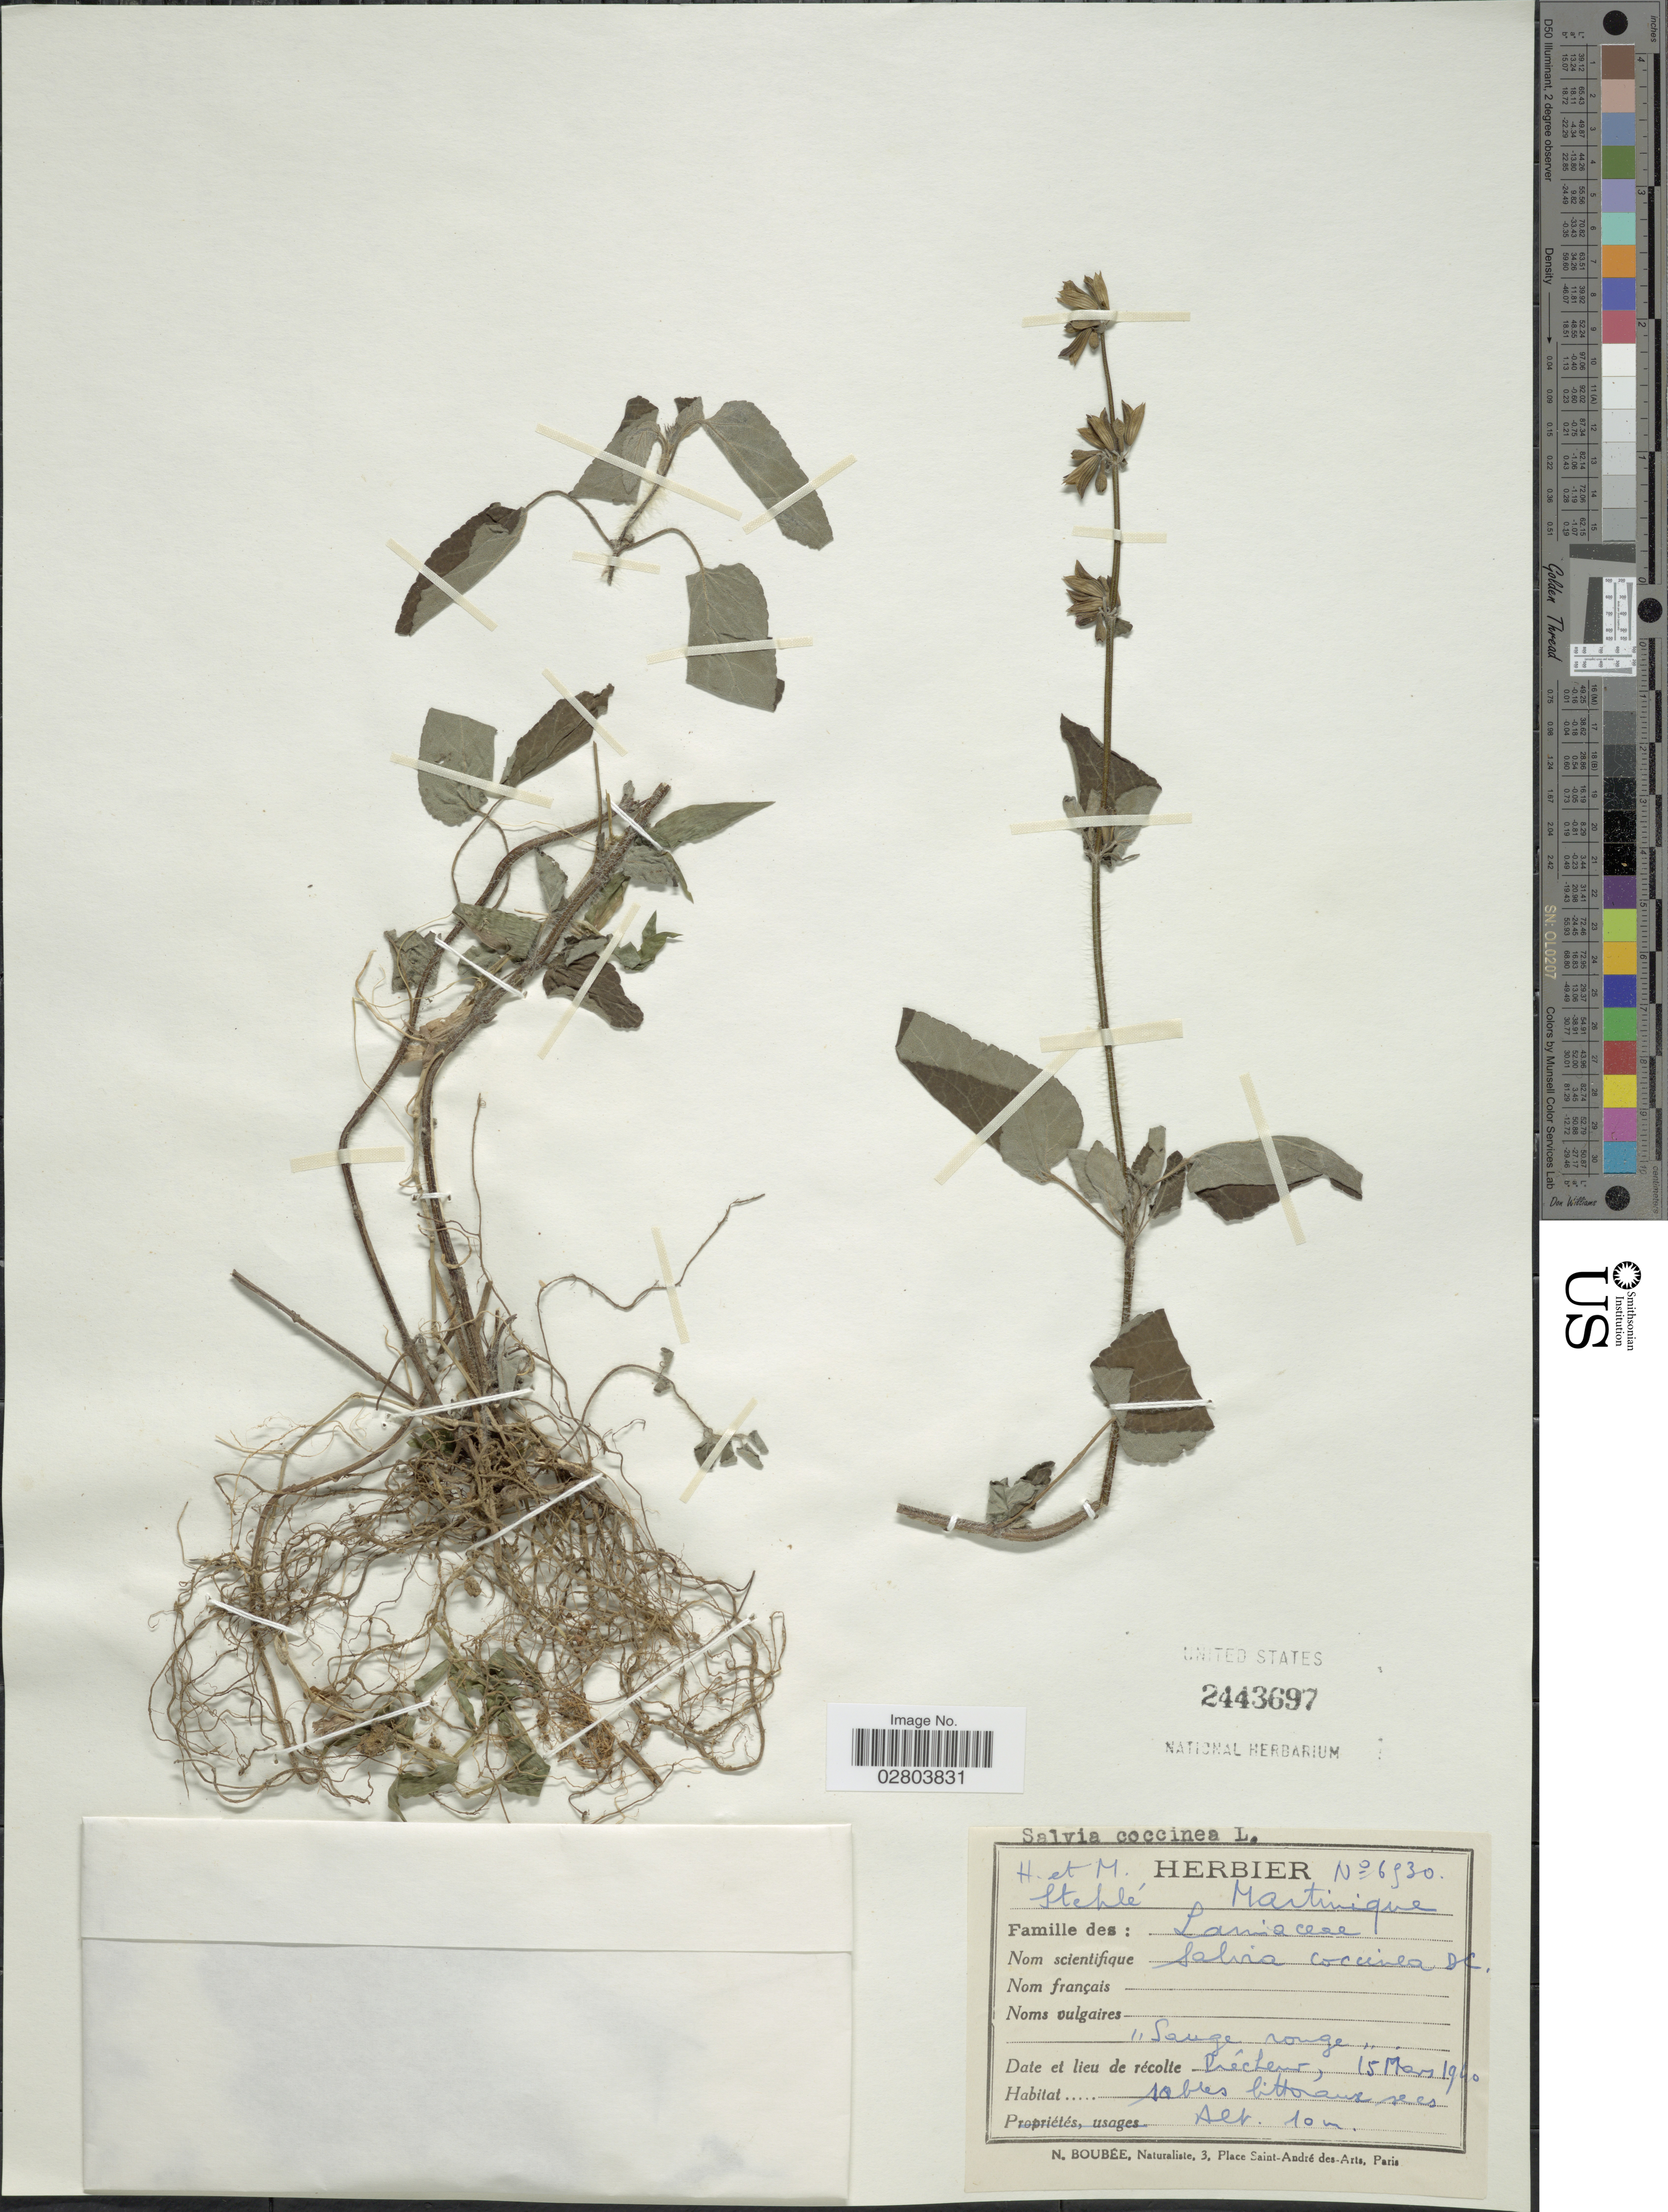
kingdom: Plantae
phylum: Tracheophyta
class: Magnoliopsida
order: Lamiales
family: Lamiaceae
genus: Salvia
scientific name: Salvia coccinea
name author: Etlinger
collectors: H. Stehlé & M. Stehlé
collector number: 6930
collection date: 1960-03-15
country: Martinique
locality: Précheur.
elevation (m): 10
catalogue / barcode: US 2443697